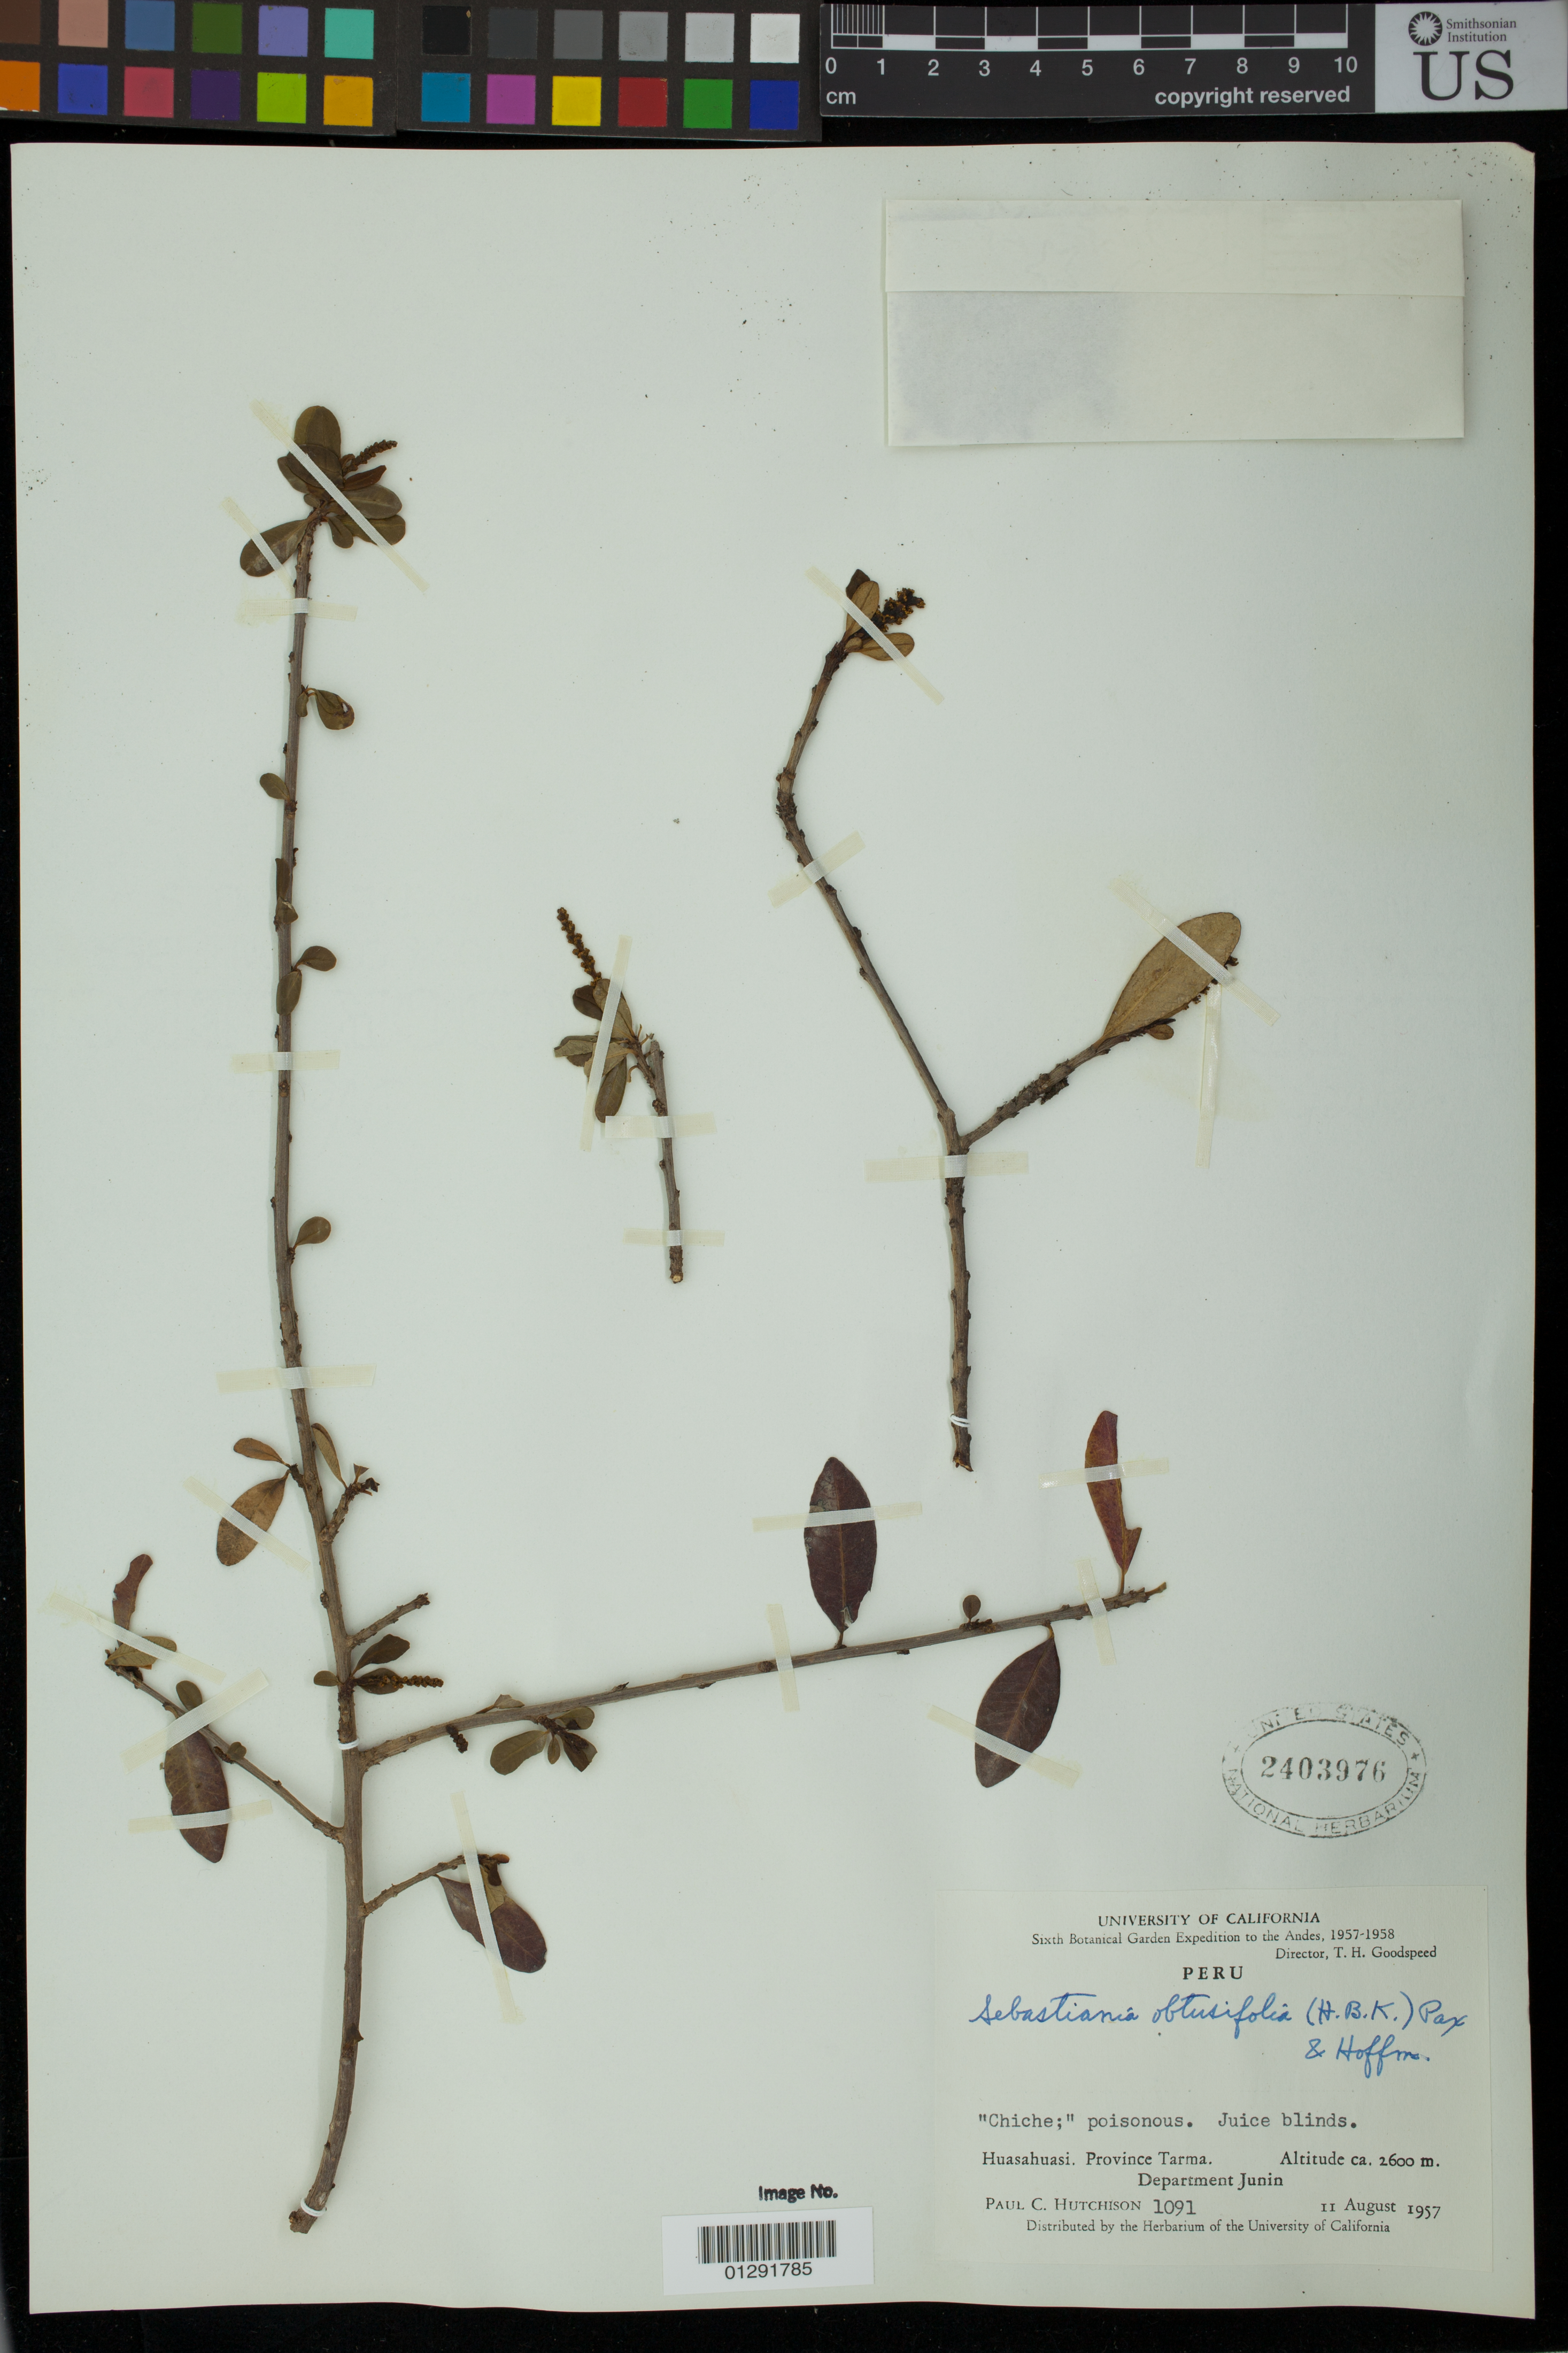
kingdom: Plantae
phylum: Tracheophyta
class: Magnoliopsida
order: Malpighiales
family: Euphorbiaceae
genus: Sebastiania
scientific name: Sebastiania obtusifolia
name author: Pax & K. Hoffm.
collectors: P. C. Hutchison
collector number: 1091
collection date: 1957-08-11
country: Peru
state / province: Junín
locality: Huasahuasi, tarma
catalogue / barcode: US 2403976